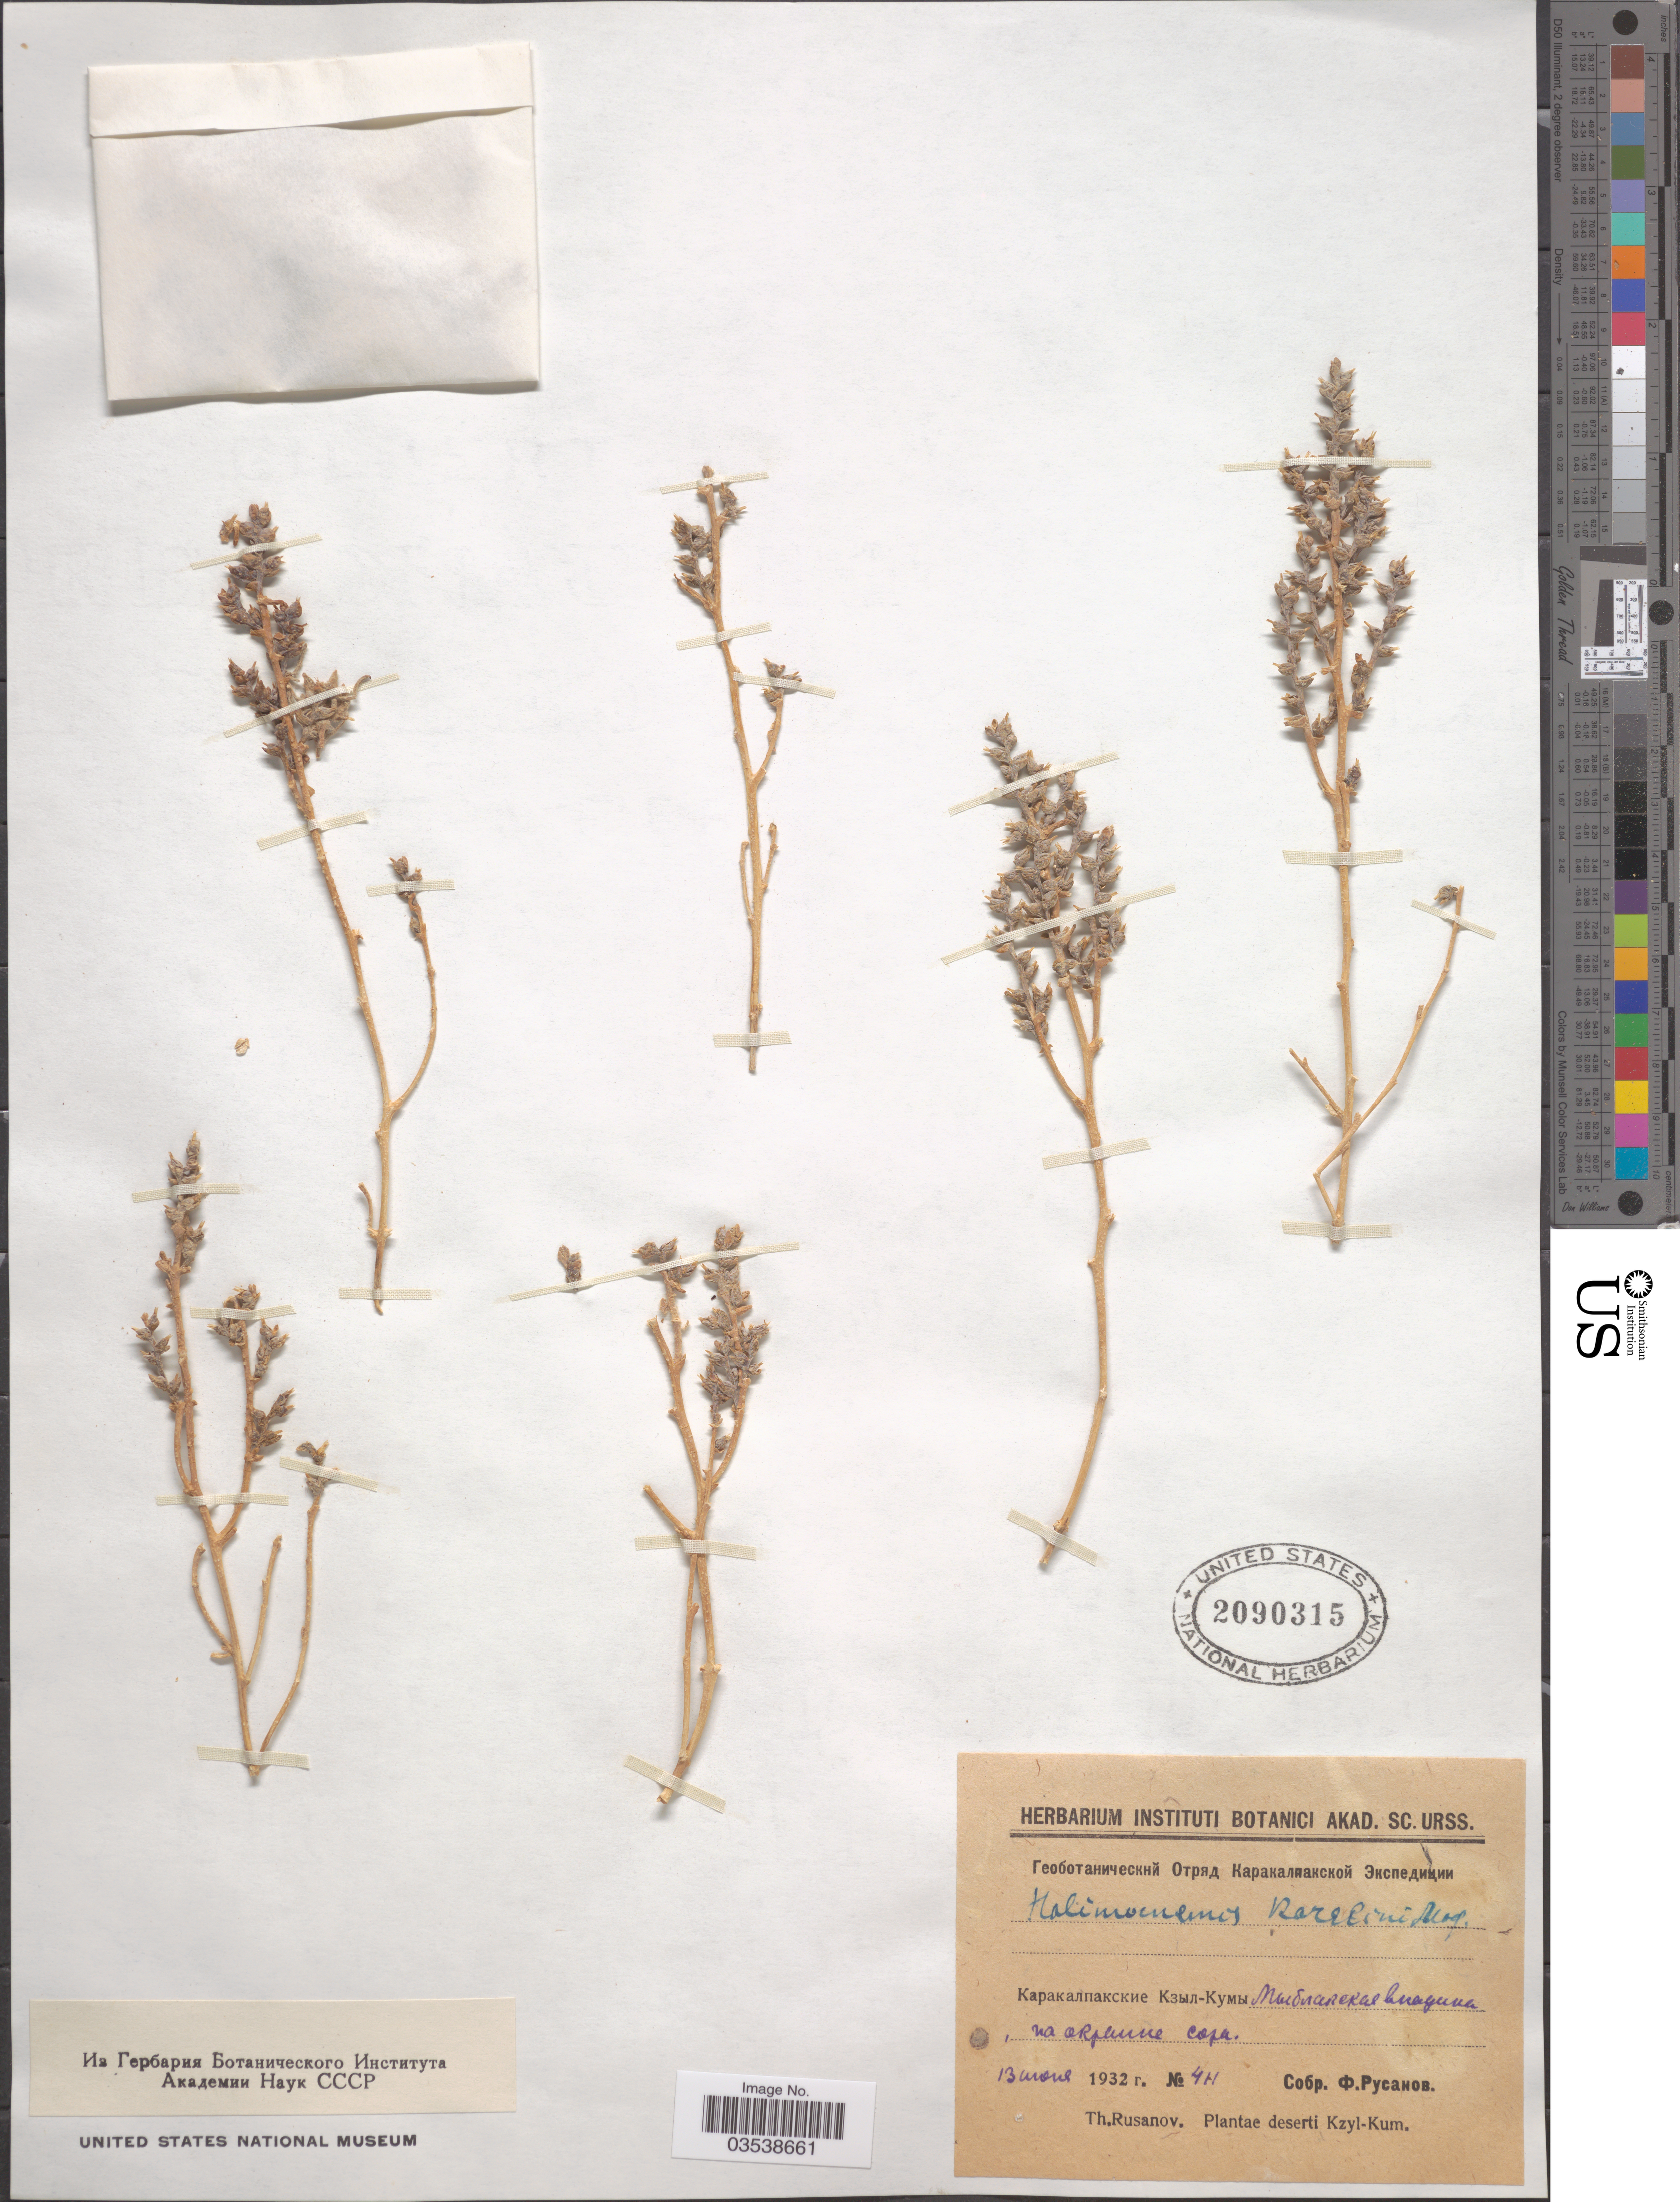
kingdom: Plantae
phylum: Tracheophyta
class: Magnoliopsida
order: Caryophyllales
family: Amaranthaceae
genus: Halimocnemis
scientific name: Halimocnemis karelinii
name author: Moq.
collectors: T. Rusanov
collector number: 411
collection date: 1932-03-13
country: Uzbekistan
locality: X. Deserti Kzyl-Kum.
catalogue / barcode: US 2090315